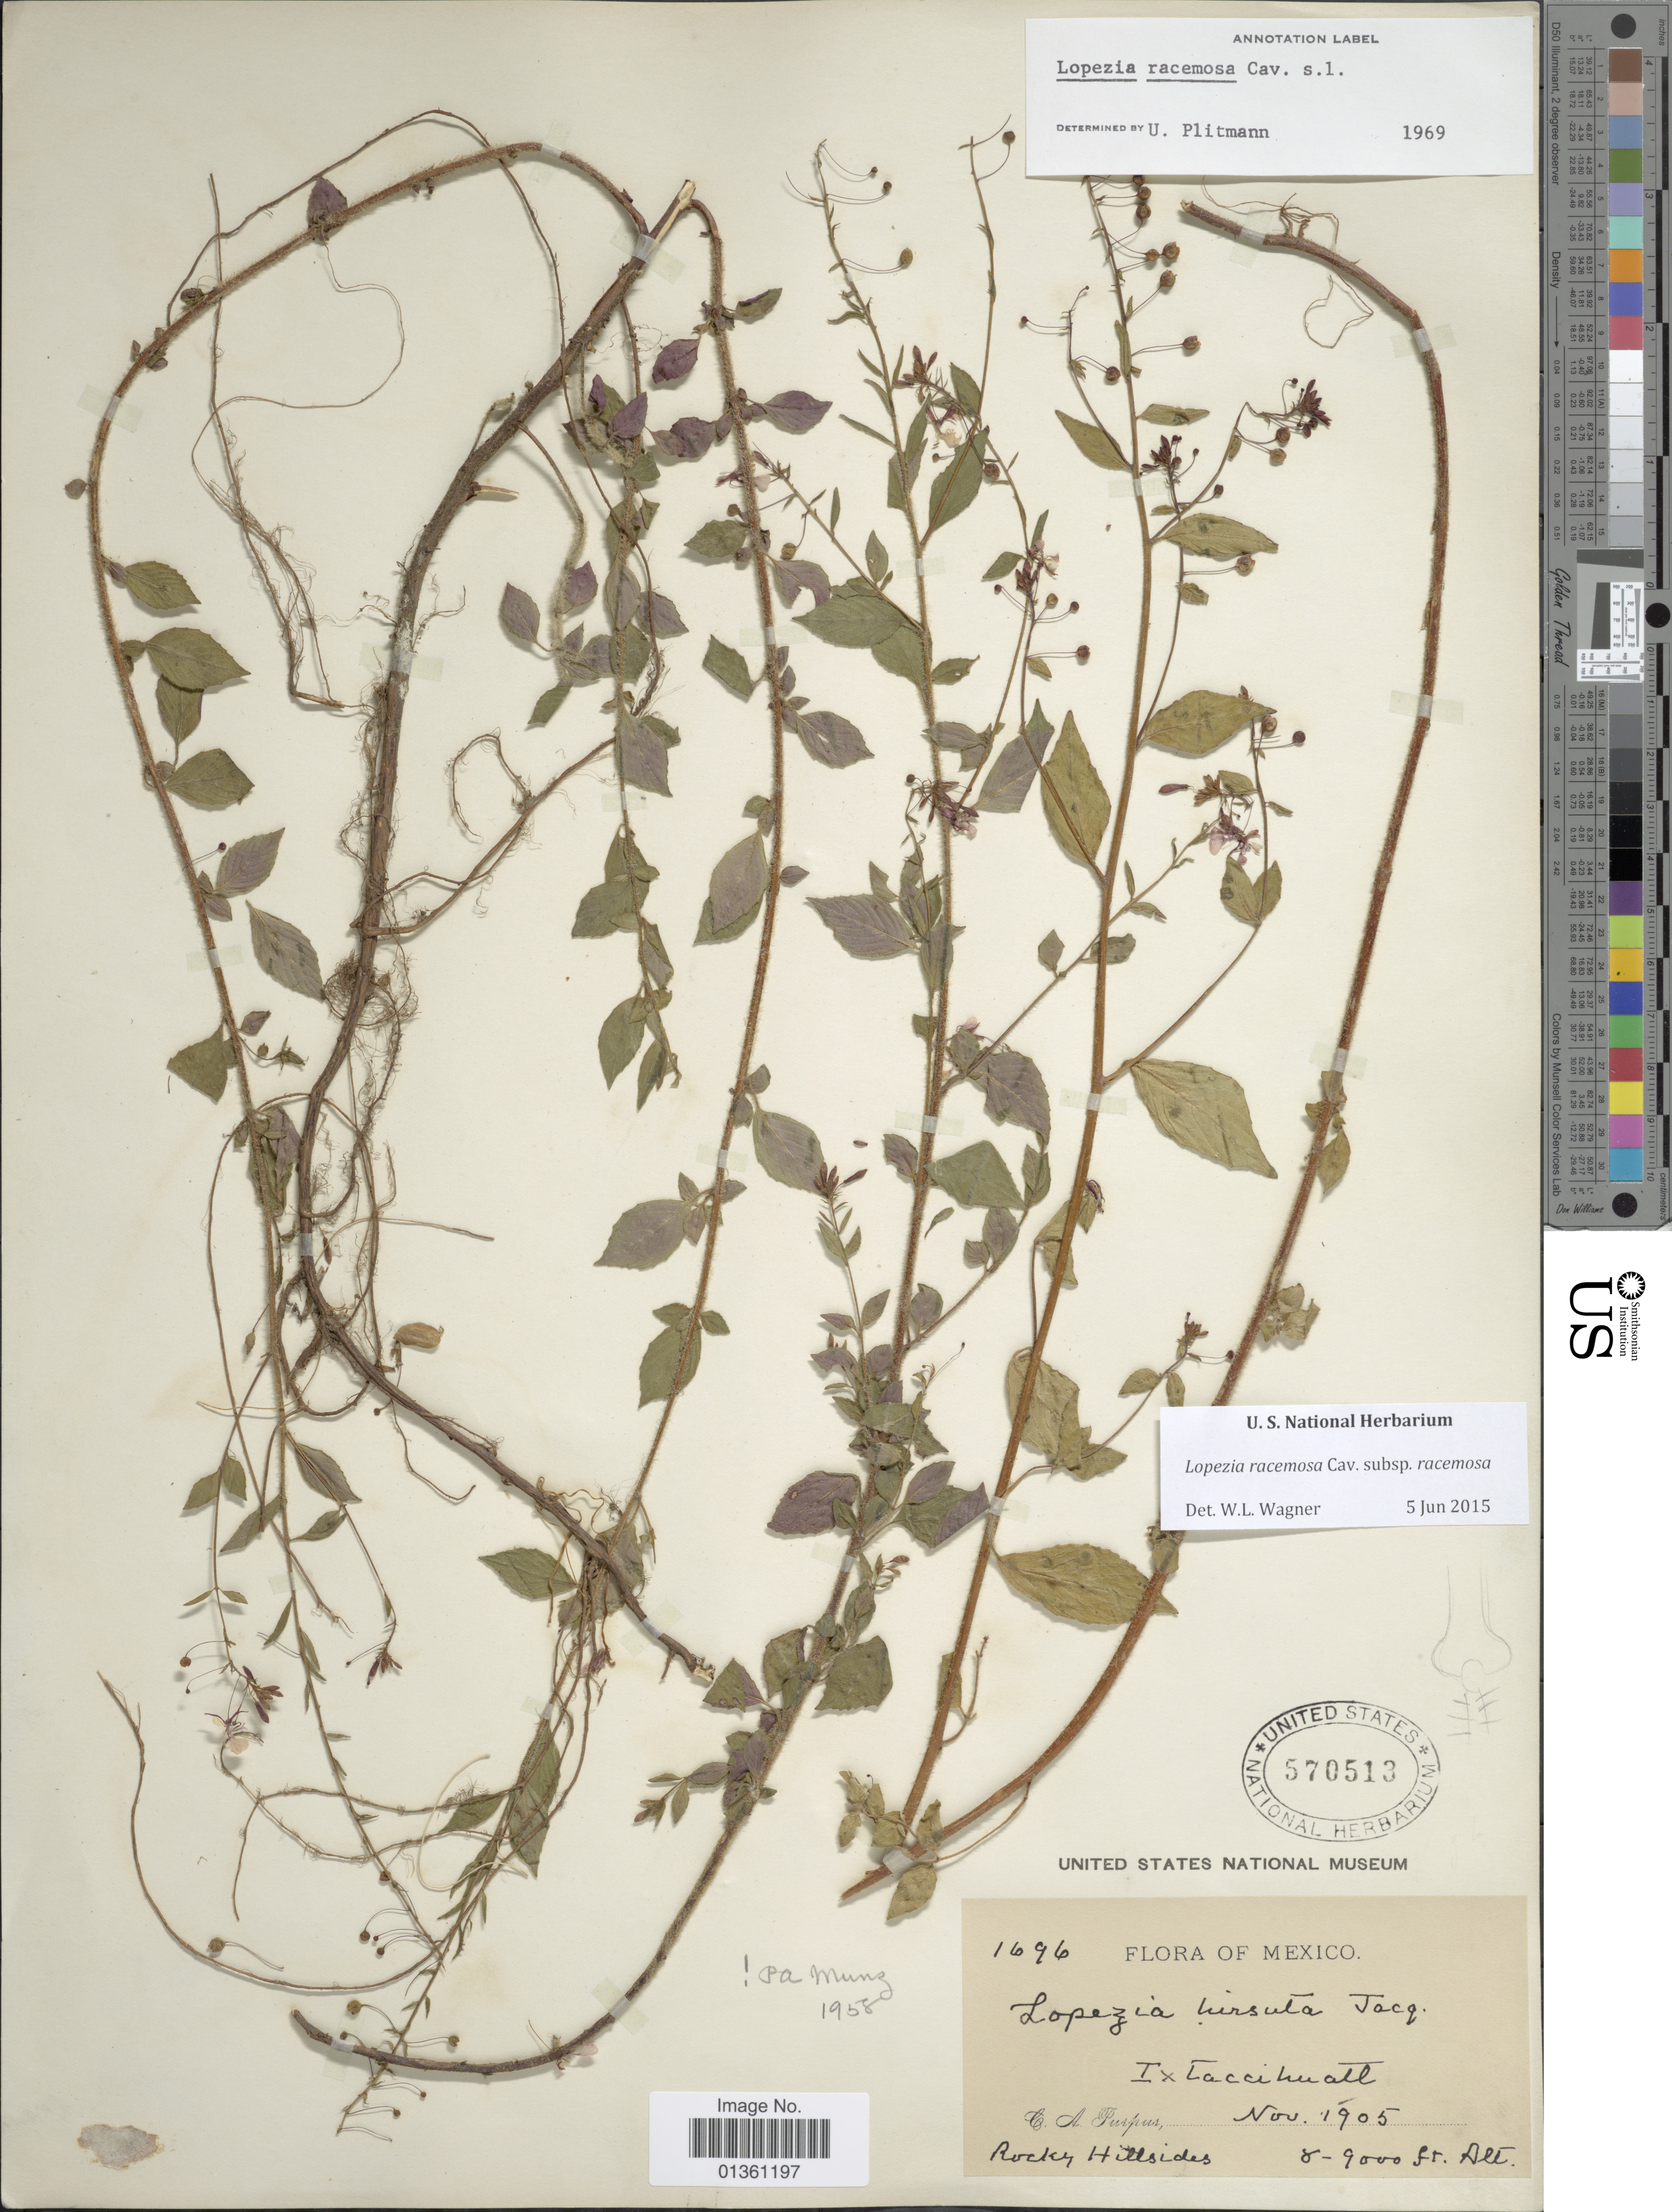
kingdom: Plantae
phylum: Tracheophyta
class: Magnoliopsida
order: Myrtales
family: Onagraceae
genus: Lopezia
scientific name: Lopezia racemosa subsp. racemosa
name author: Cav.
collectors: C. A. Purpus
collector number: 1696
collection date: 1905-11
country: Mexico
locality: Ixtaccihuatl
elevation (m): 2438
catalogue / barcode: US 570513